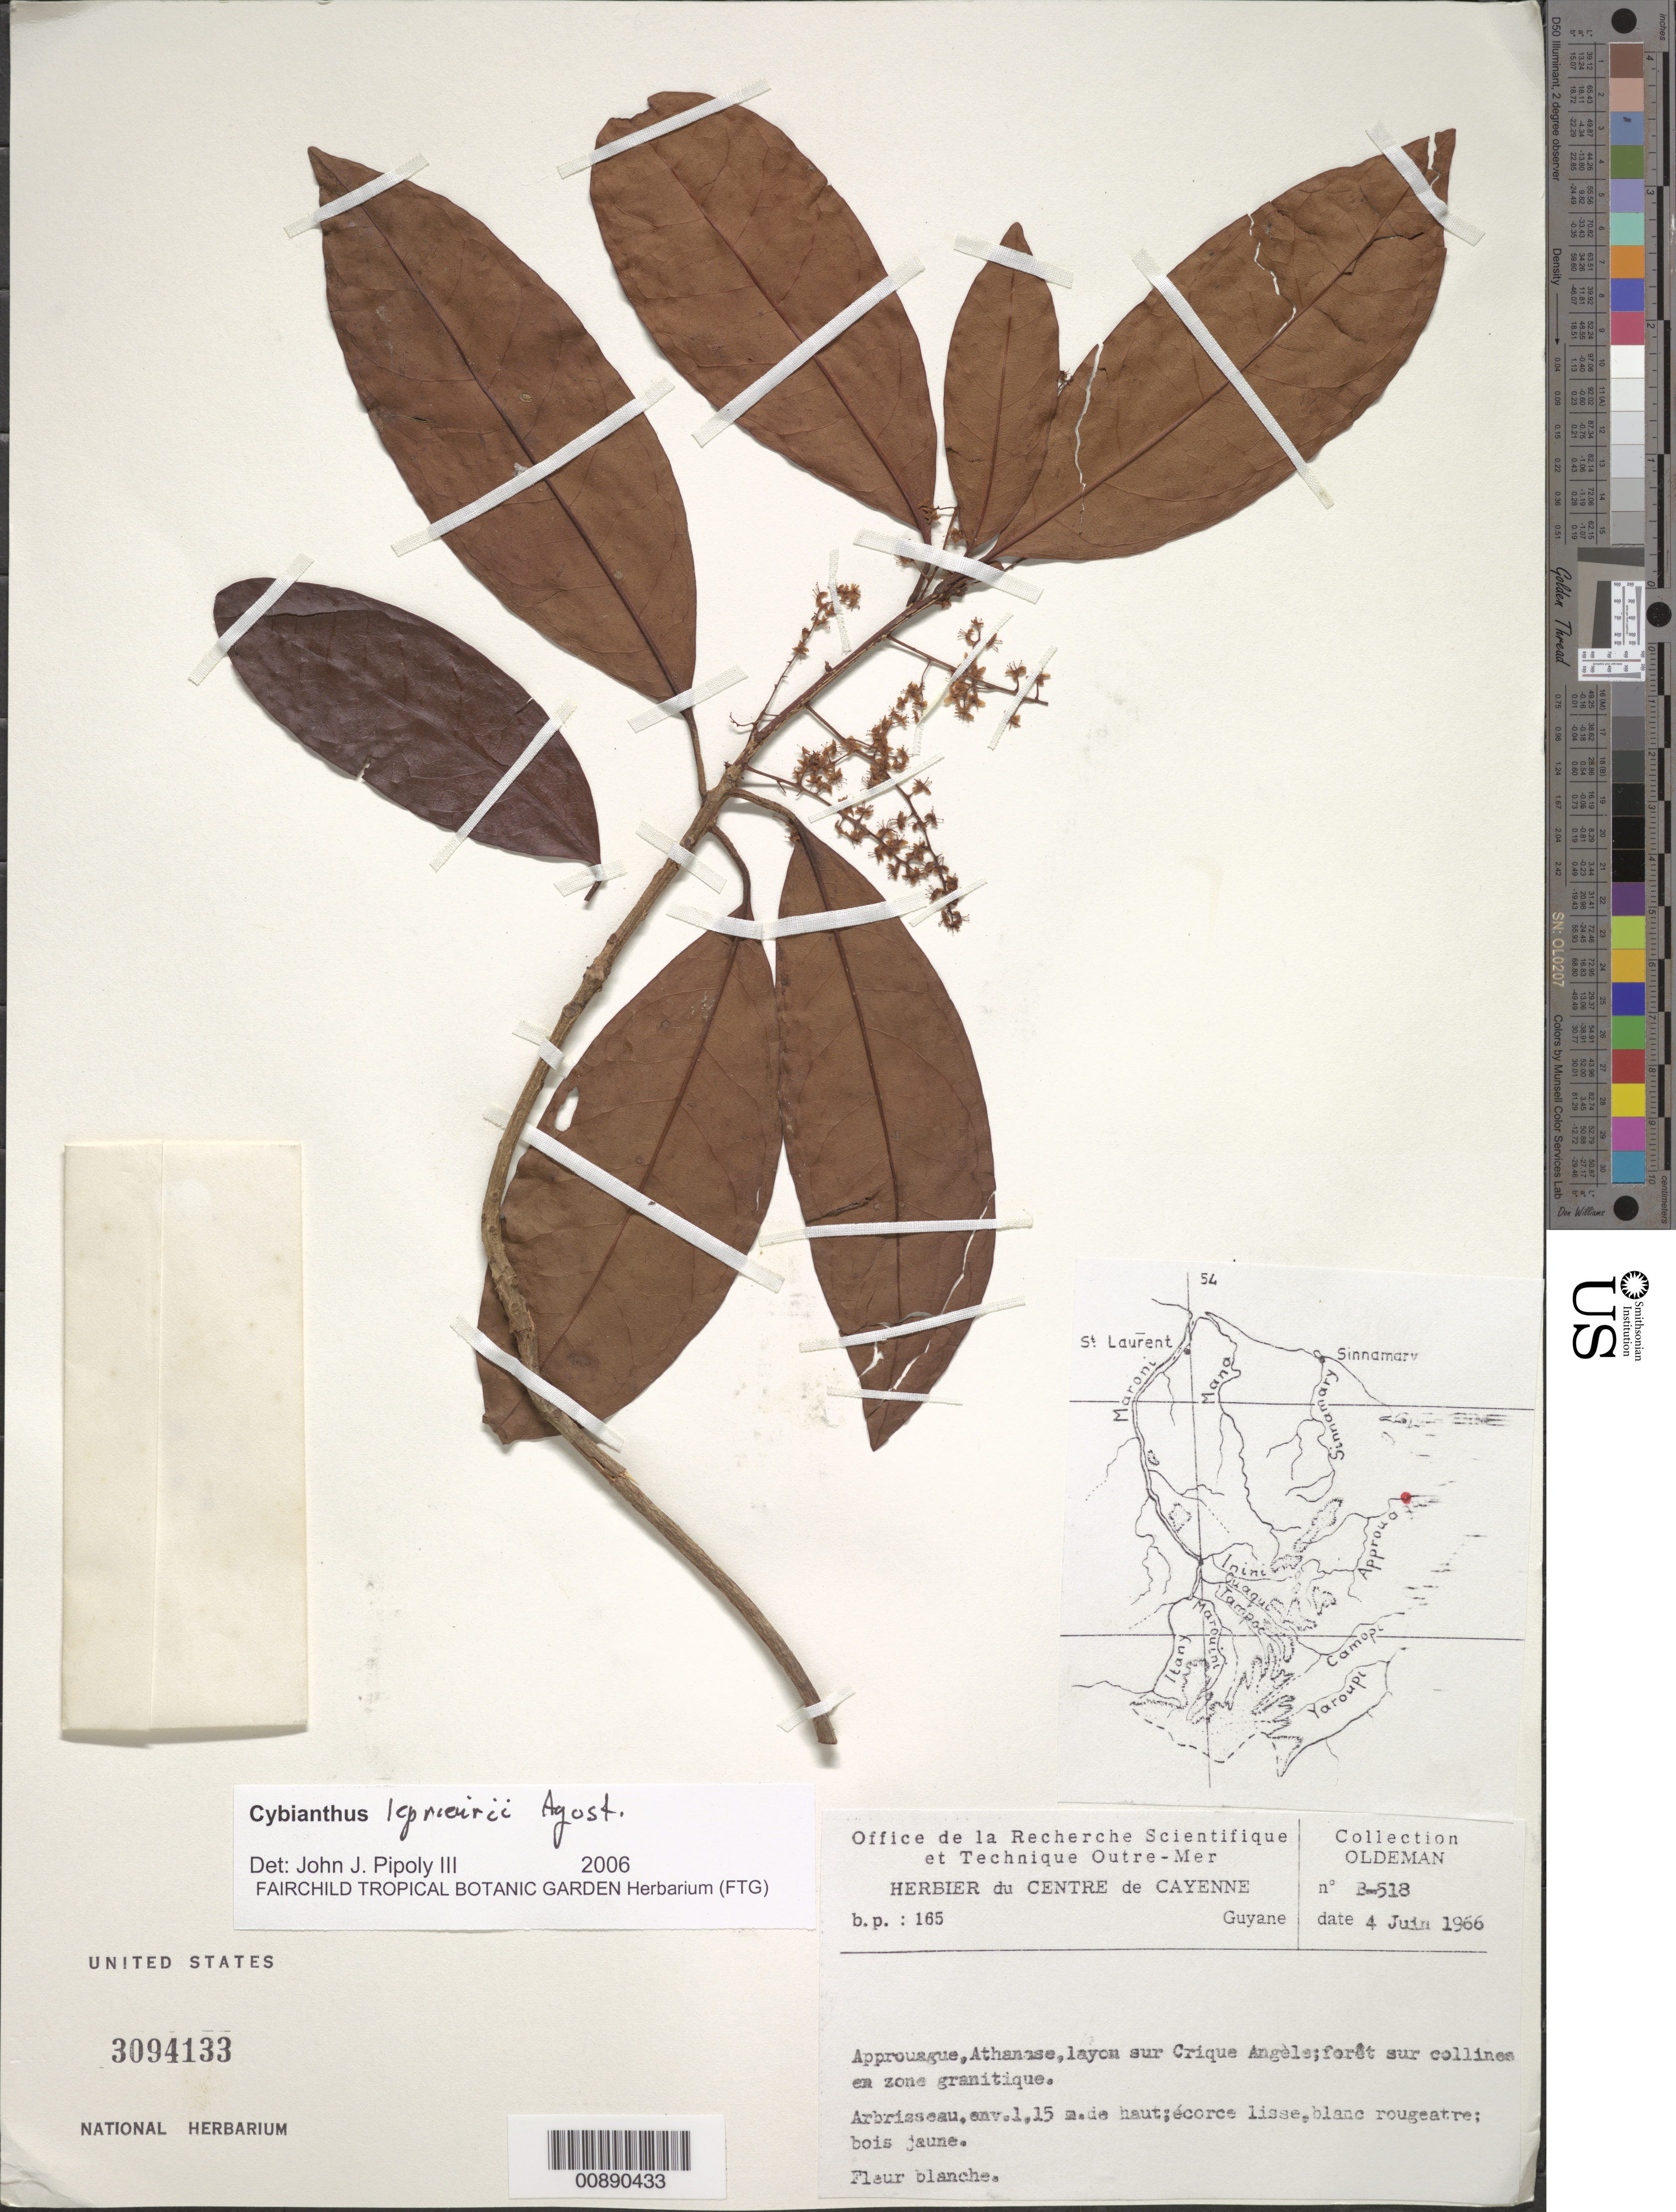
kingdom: Plantae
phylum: Tracheophyta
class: Magnoliopsida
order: Ericales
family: Primulaceae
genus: Cybianthus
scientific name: Cybianthus leprieurii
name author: G. Agostini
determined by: Pipoly, J. J., III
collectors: R. Oldeman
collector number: B 518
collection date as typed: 4-Jun-66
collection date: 1966-06-04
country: French Guiana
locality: Approuague, Athanase, layon sur Crique Angèle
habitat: Collines en zone granitique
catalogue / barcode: US 3094133